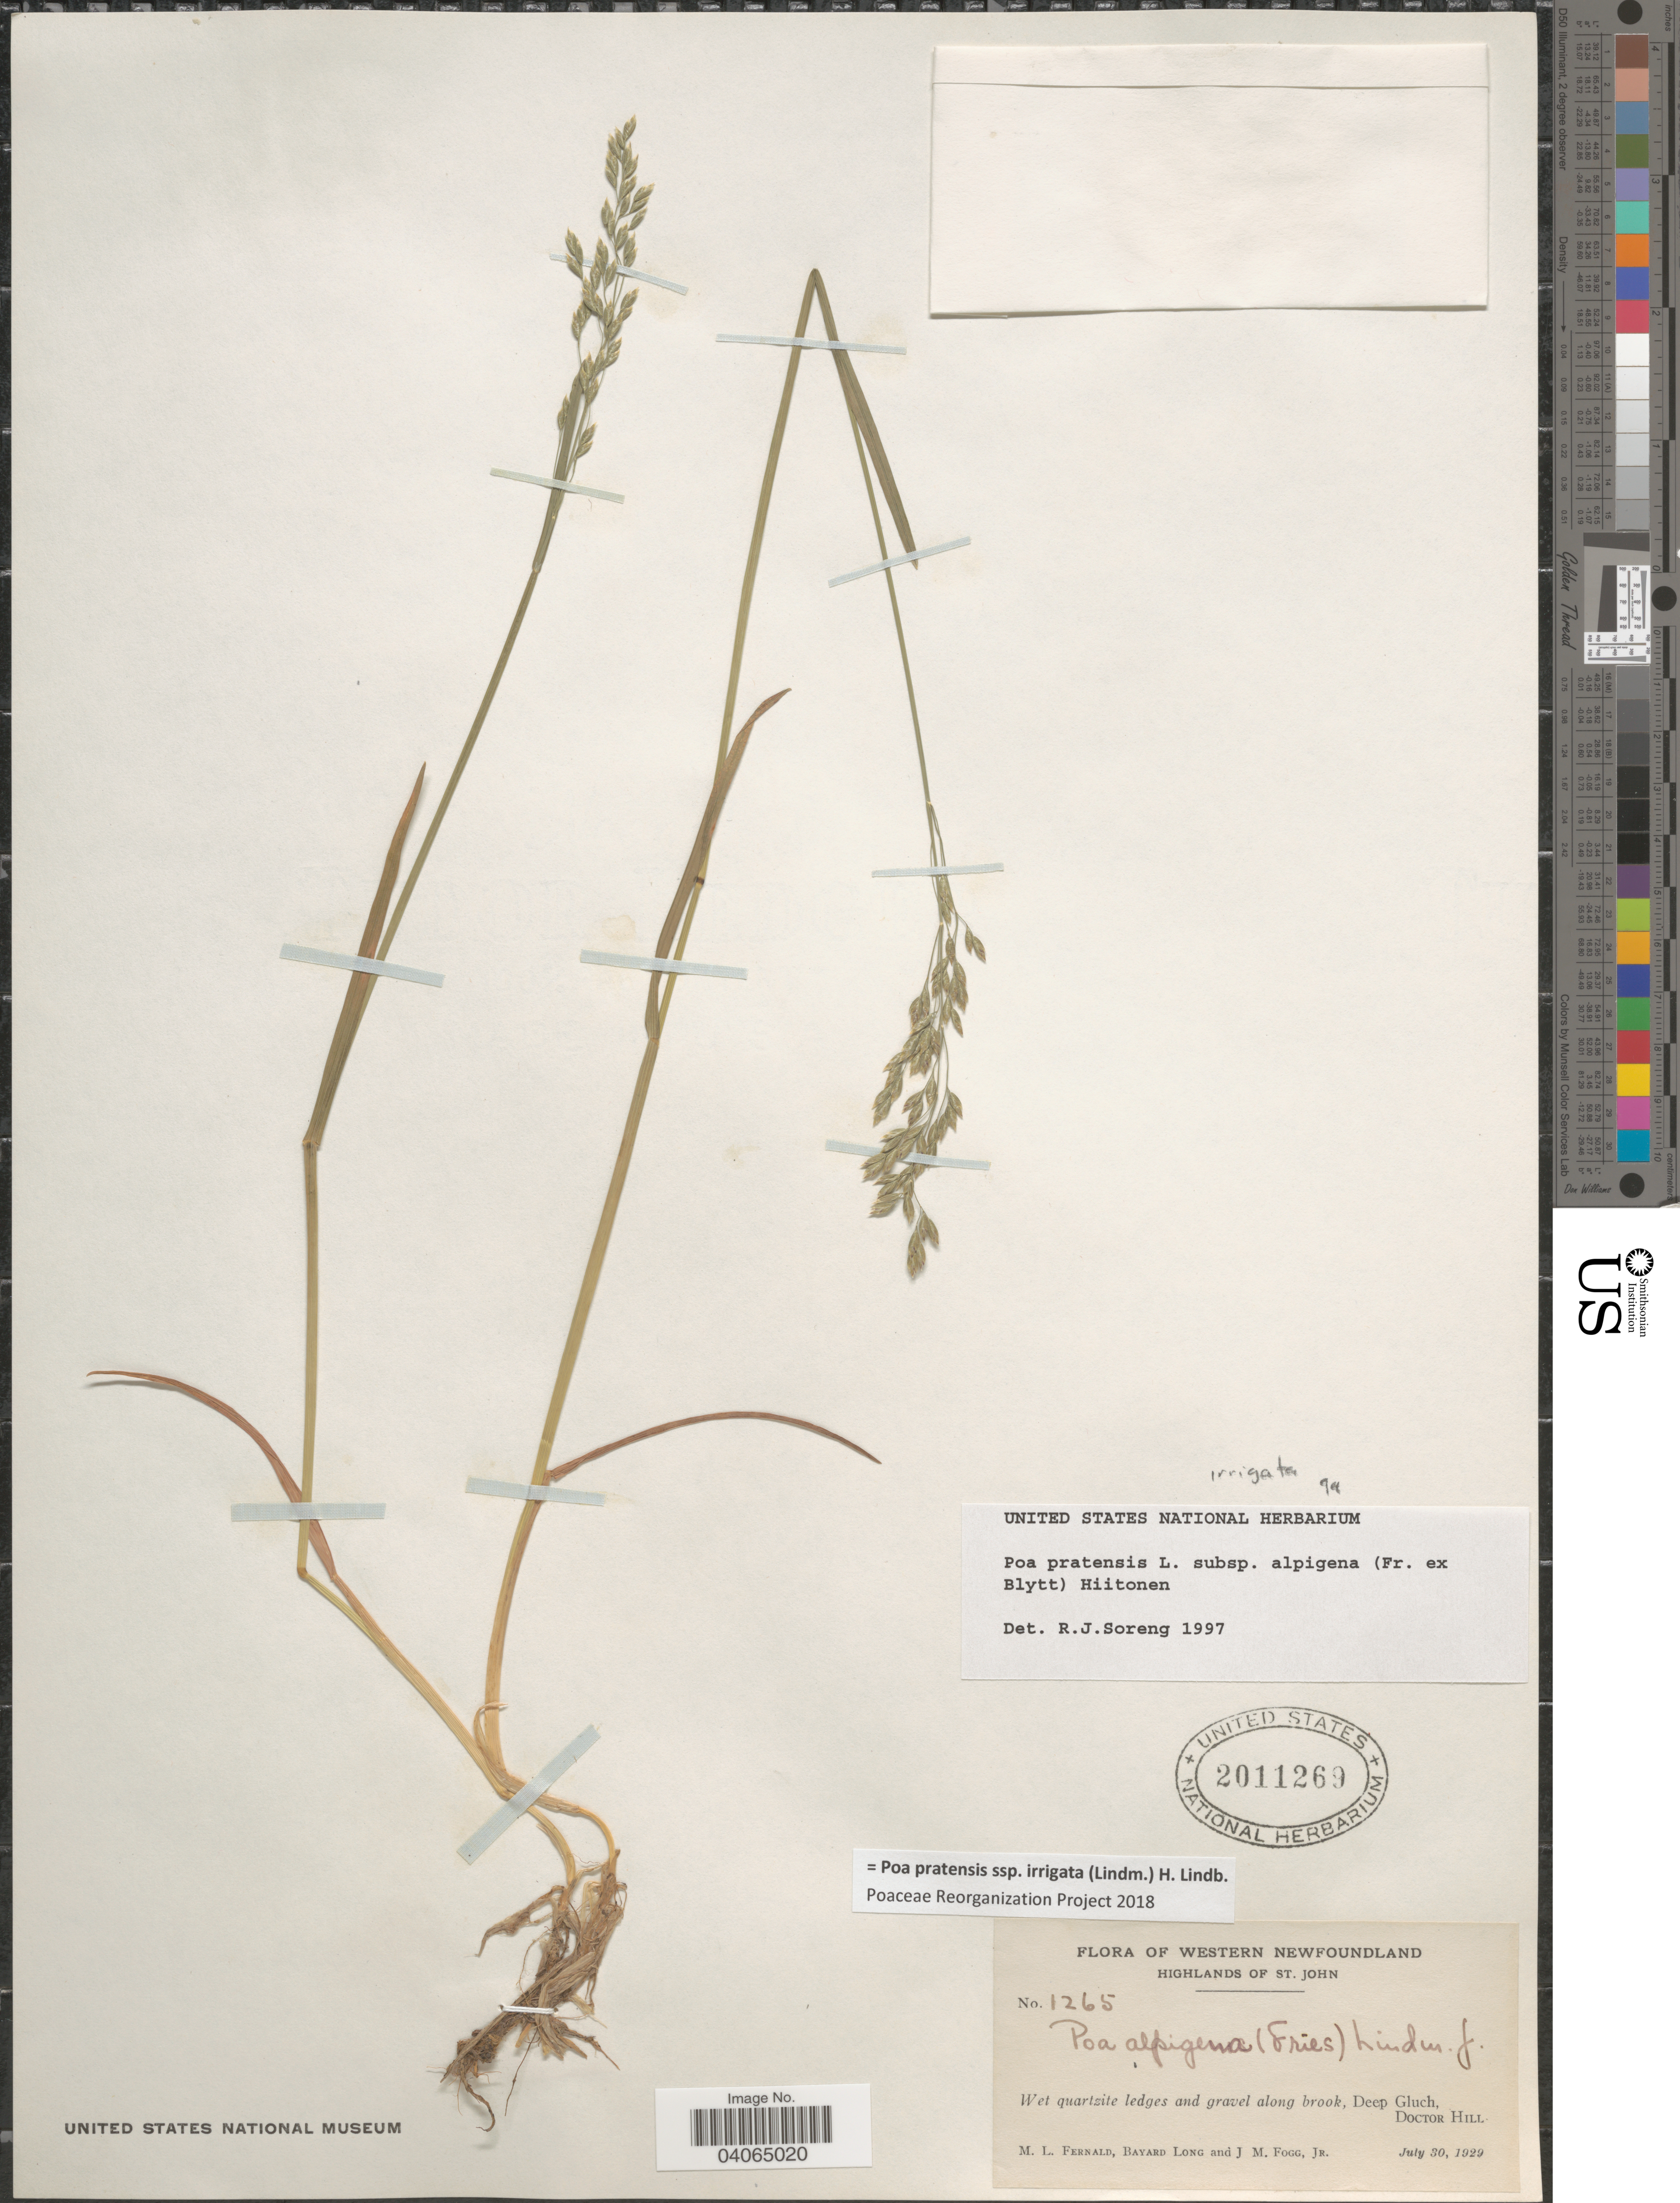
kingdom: Plantae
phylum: Tracheophyta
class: Liliopsida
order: Poales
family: Poaceae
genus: Poa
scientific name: Poa pratensis subsp. irrigata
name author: (Lindm.) H. Lindb.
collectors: M. L. Fernald, B. Long & J. Fogg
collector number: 1265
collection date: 1929-07-30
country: Canada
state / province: Newfoundland and Labrador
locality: Western Newfoundland. Highlands of St. John. Deep Gulch, Doctor Hill.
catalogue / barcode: US 2011269